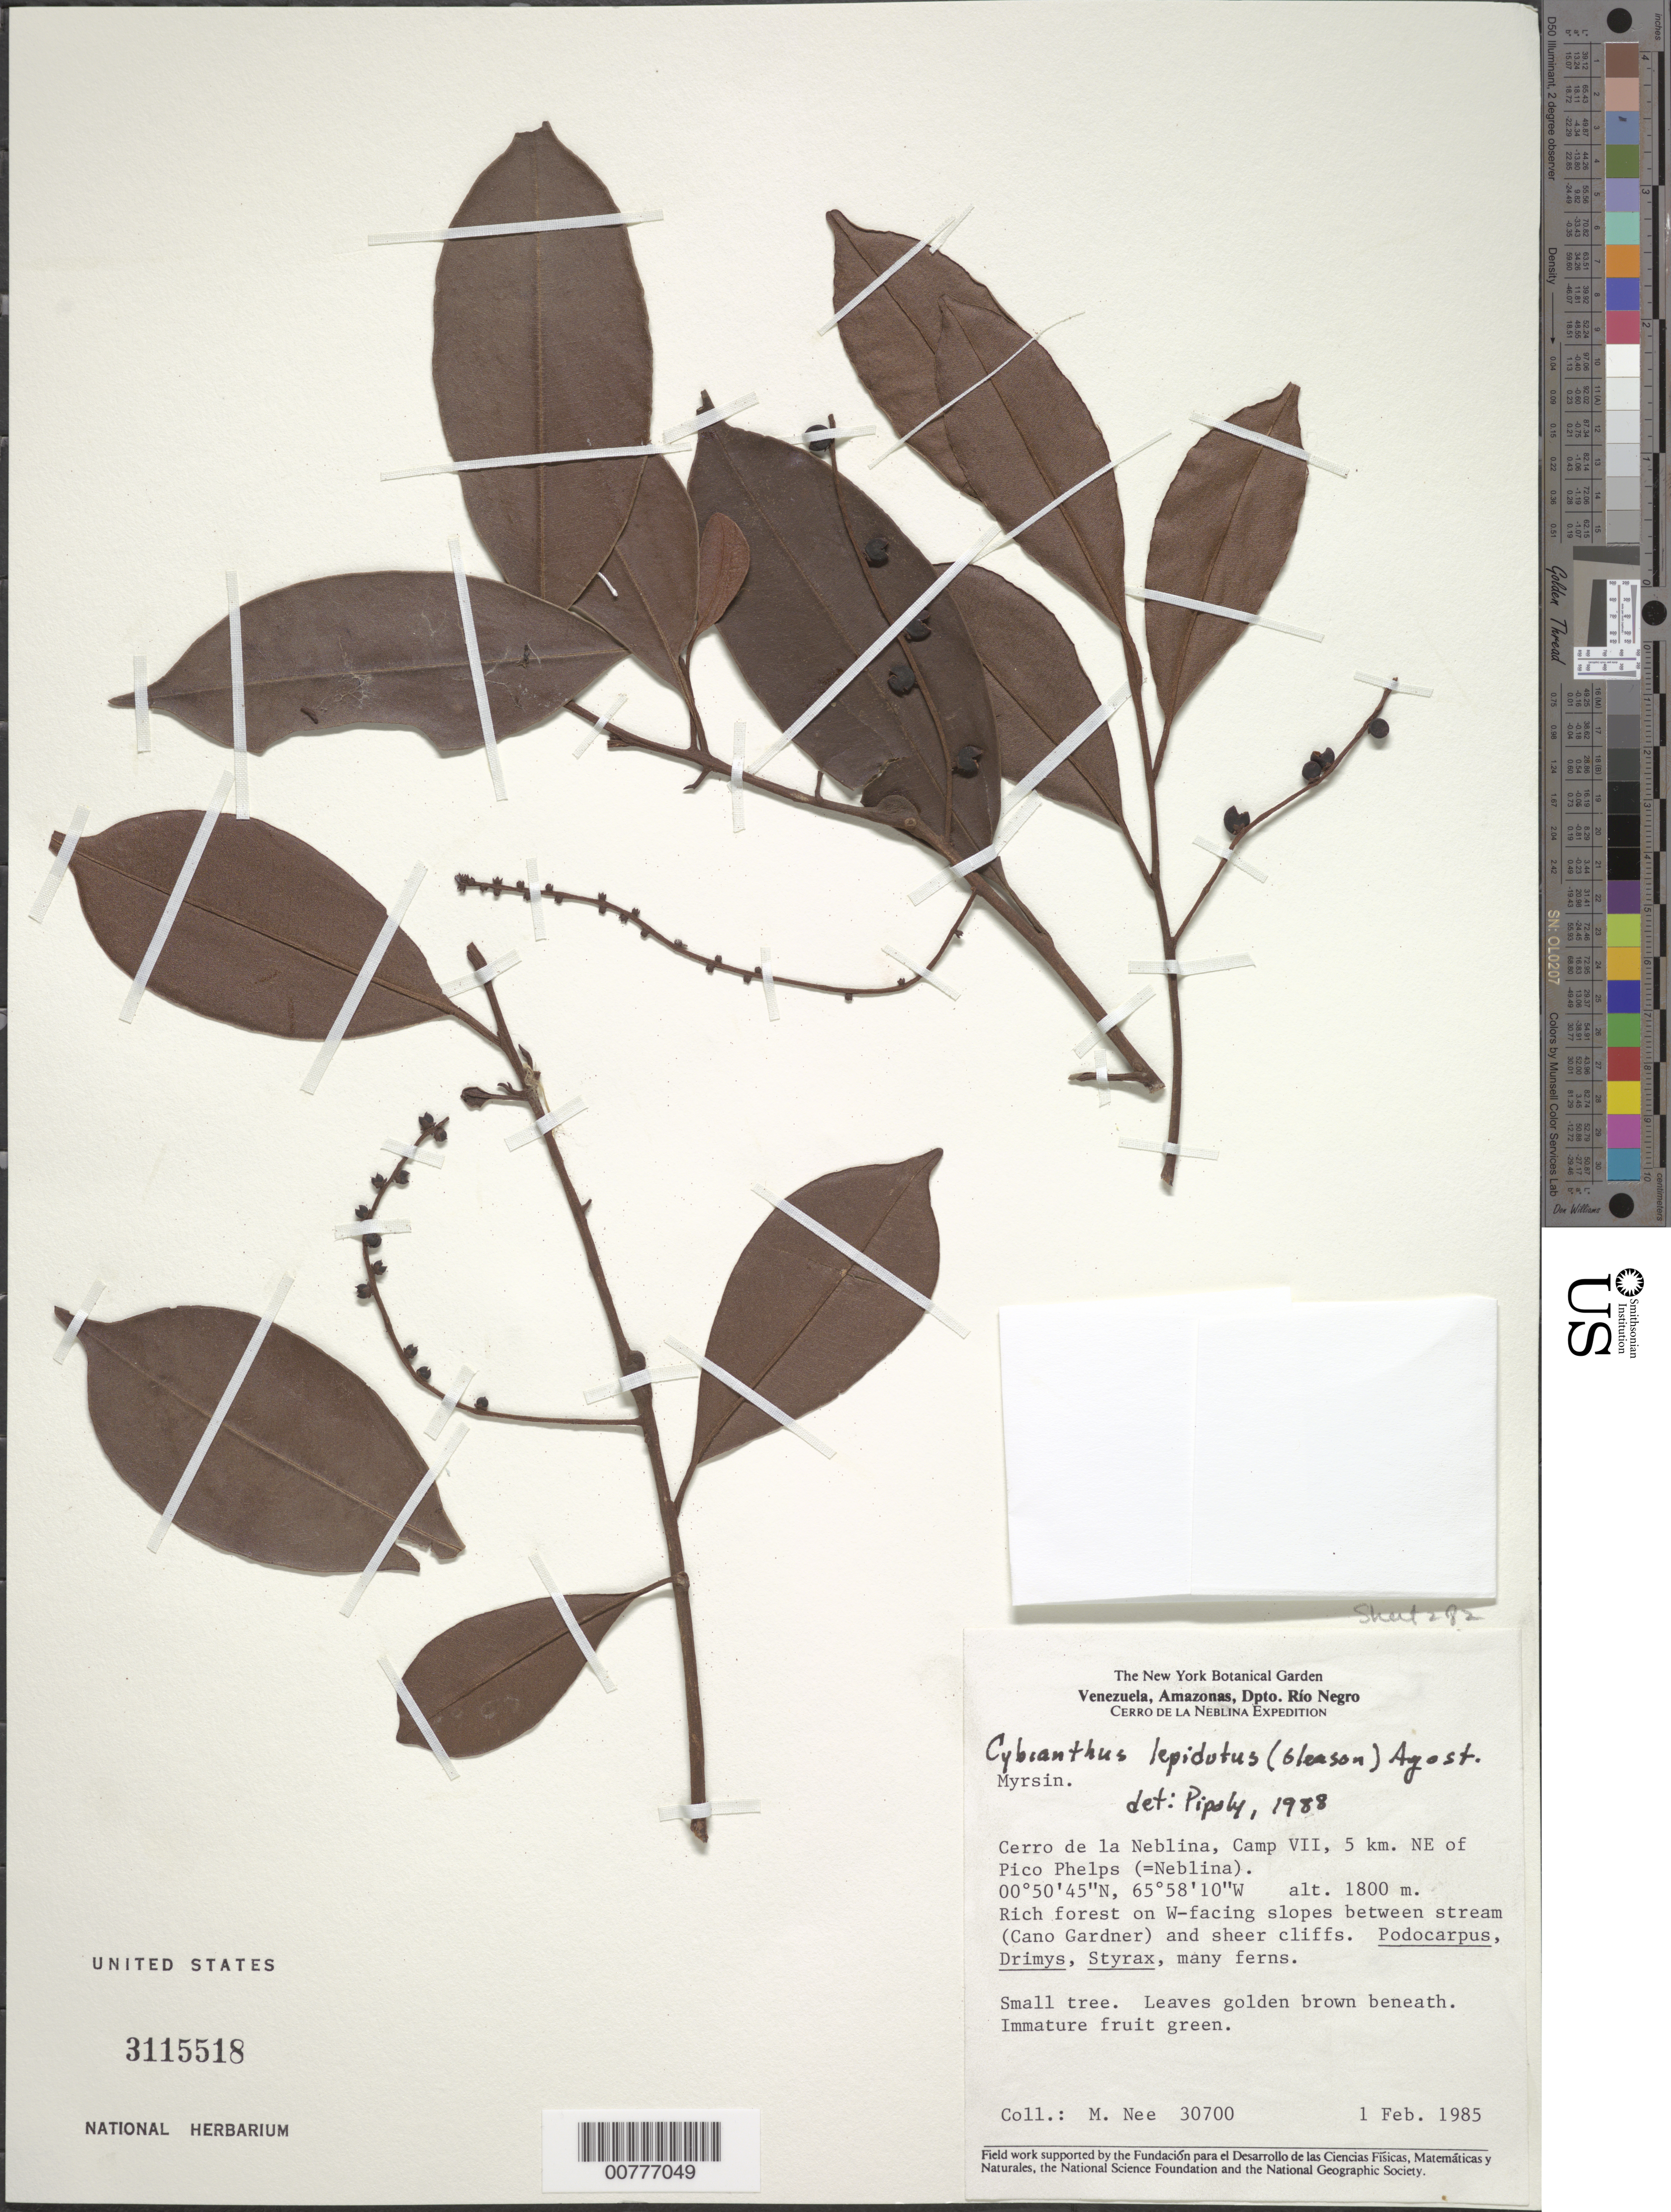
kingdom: Plantae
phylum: Tracheophyta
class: Magnoliopsida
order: Ericales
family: Primulaceae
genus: Cybianthus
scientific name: Cybianthus lepidotus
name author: (Gleason) G. Agostini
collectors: M. Nee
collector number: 30700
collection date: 1985-02-01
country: Venezuela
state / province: Amazonas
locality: Dpto. Rio Negro, Cerro de La Neblina, Camp VII, 5 km. NE of Pico Phelps (=Neblina). Rich forest on W-facing slopes between stream (Cano Gardner) and sheer cliffs.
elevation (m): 1800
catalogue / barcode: US 3115518